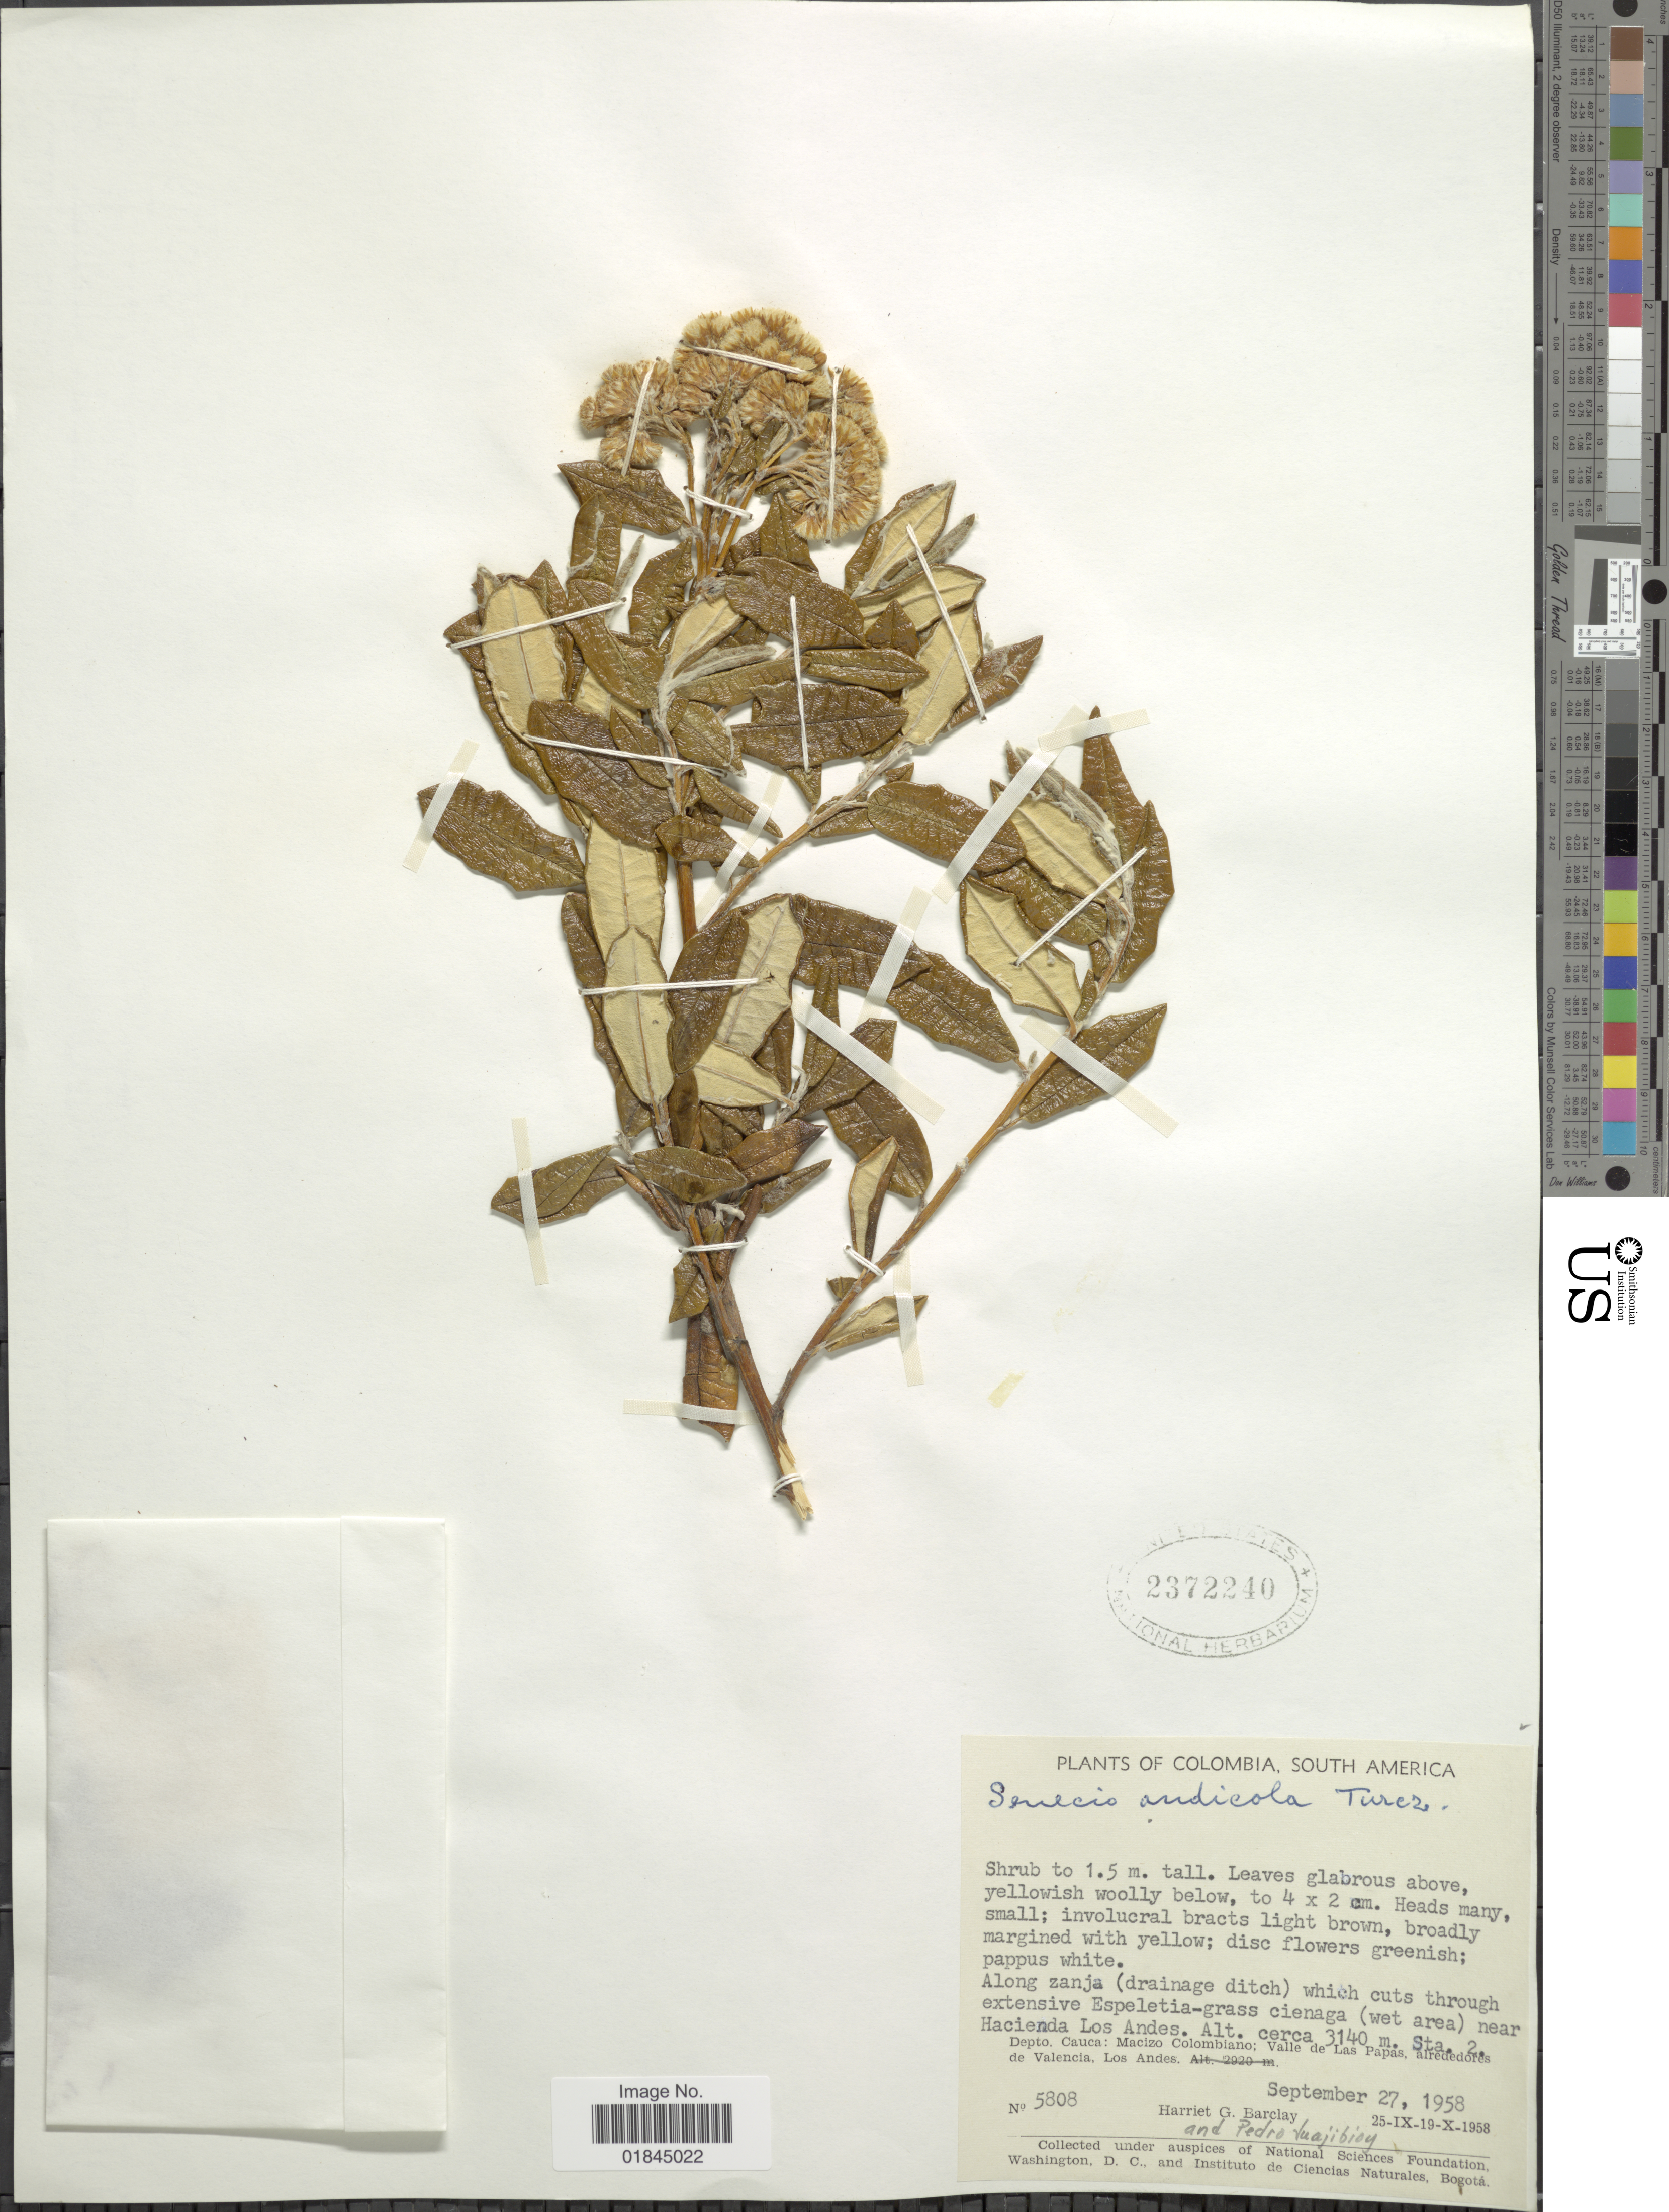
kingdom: Plantae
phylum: Tracheophyta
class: Magnoliopsida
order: Asterales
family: Asteraceae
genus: Pentacalia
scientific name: Pentacalia andicola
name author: (Turcz.) Cuatrec.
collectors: H. G. Barclay & P. Juajibioy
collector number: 5808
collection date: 1958-09-27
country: Colombia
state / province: Cauca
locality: Macizo Colombianao: Valle de Las Papas. Near hacienda Los Andes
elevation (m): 3140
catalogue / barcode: US 2372240